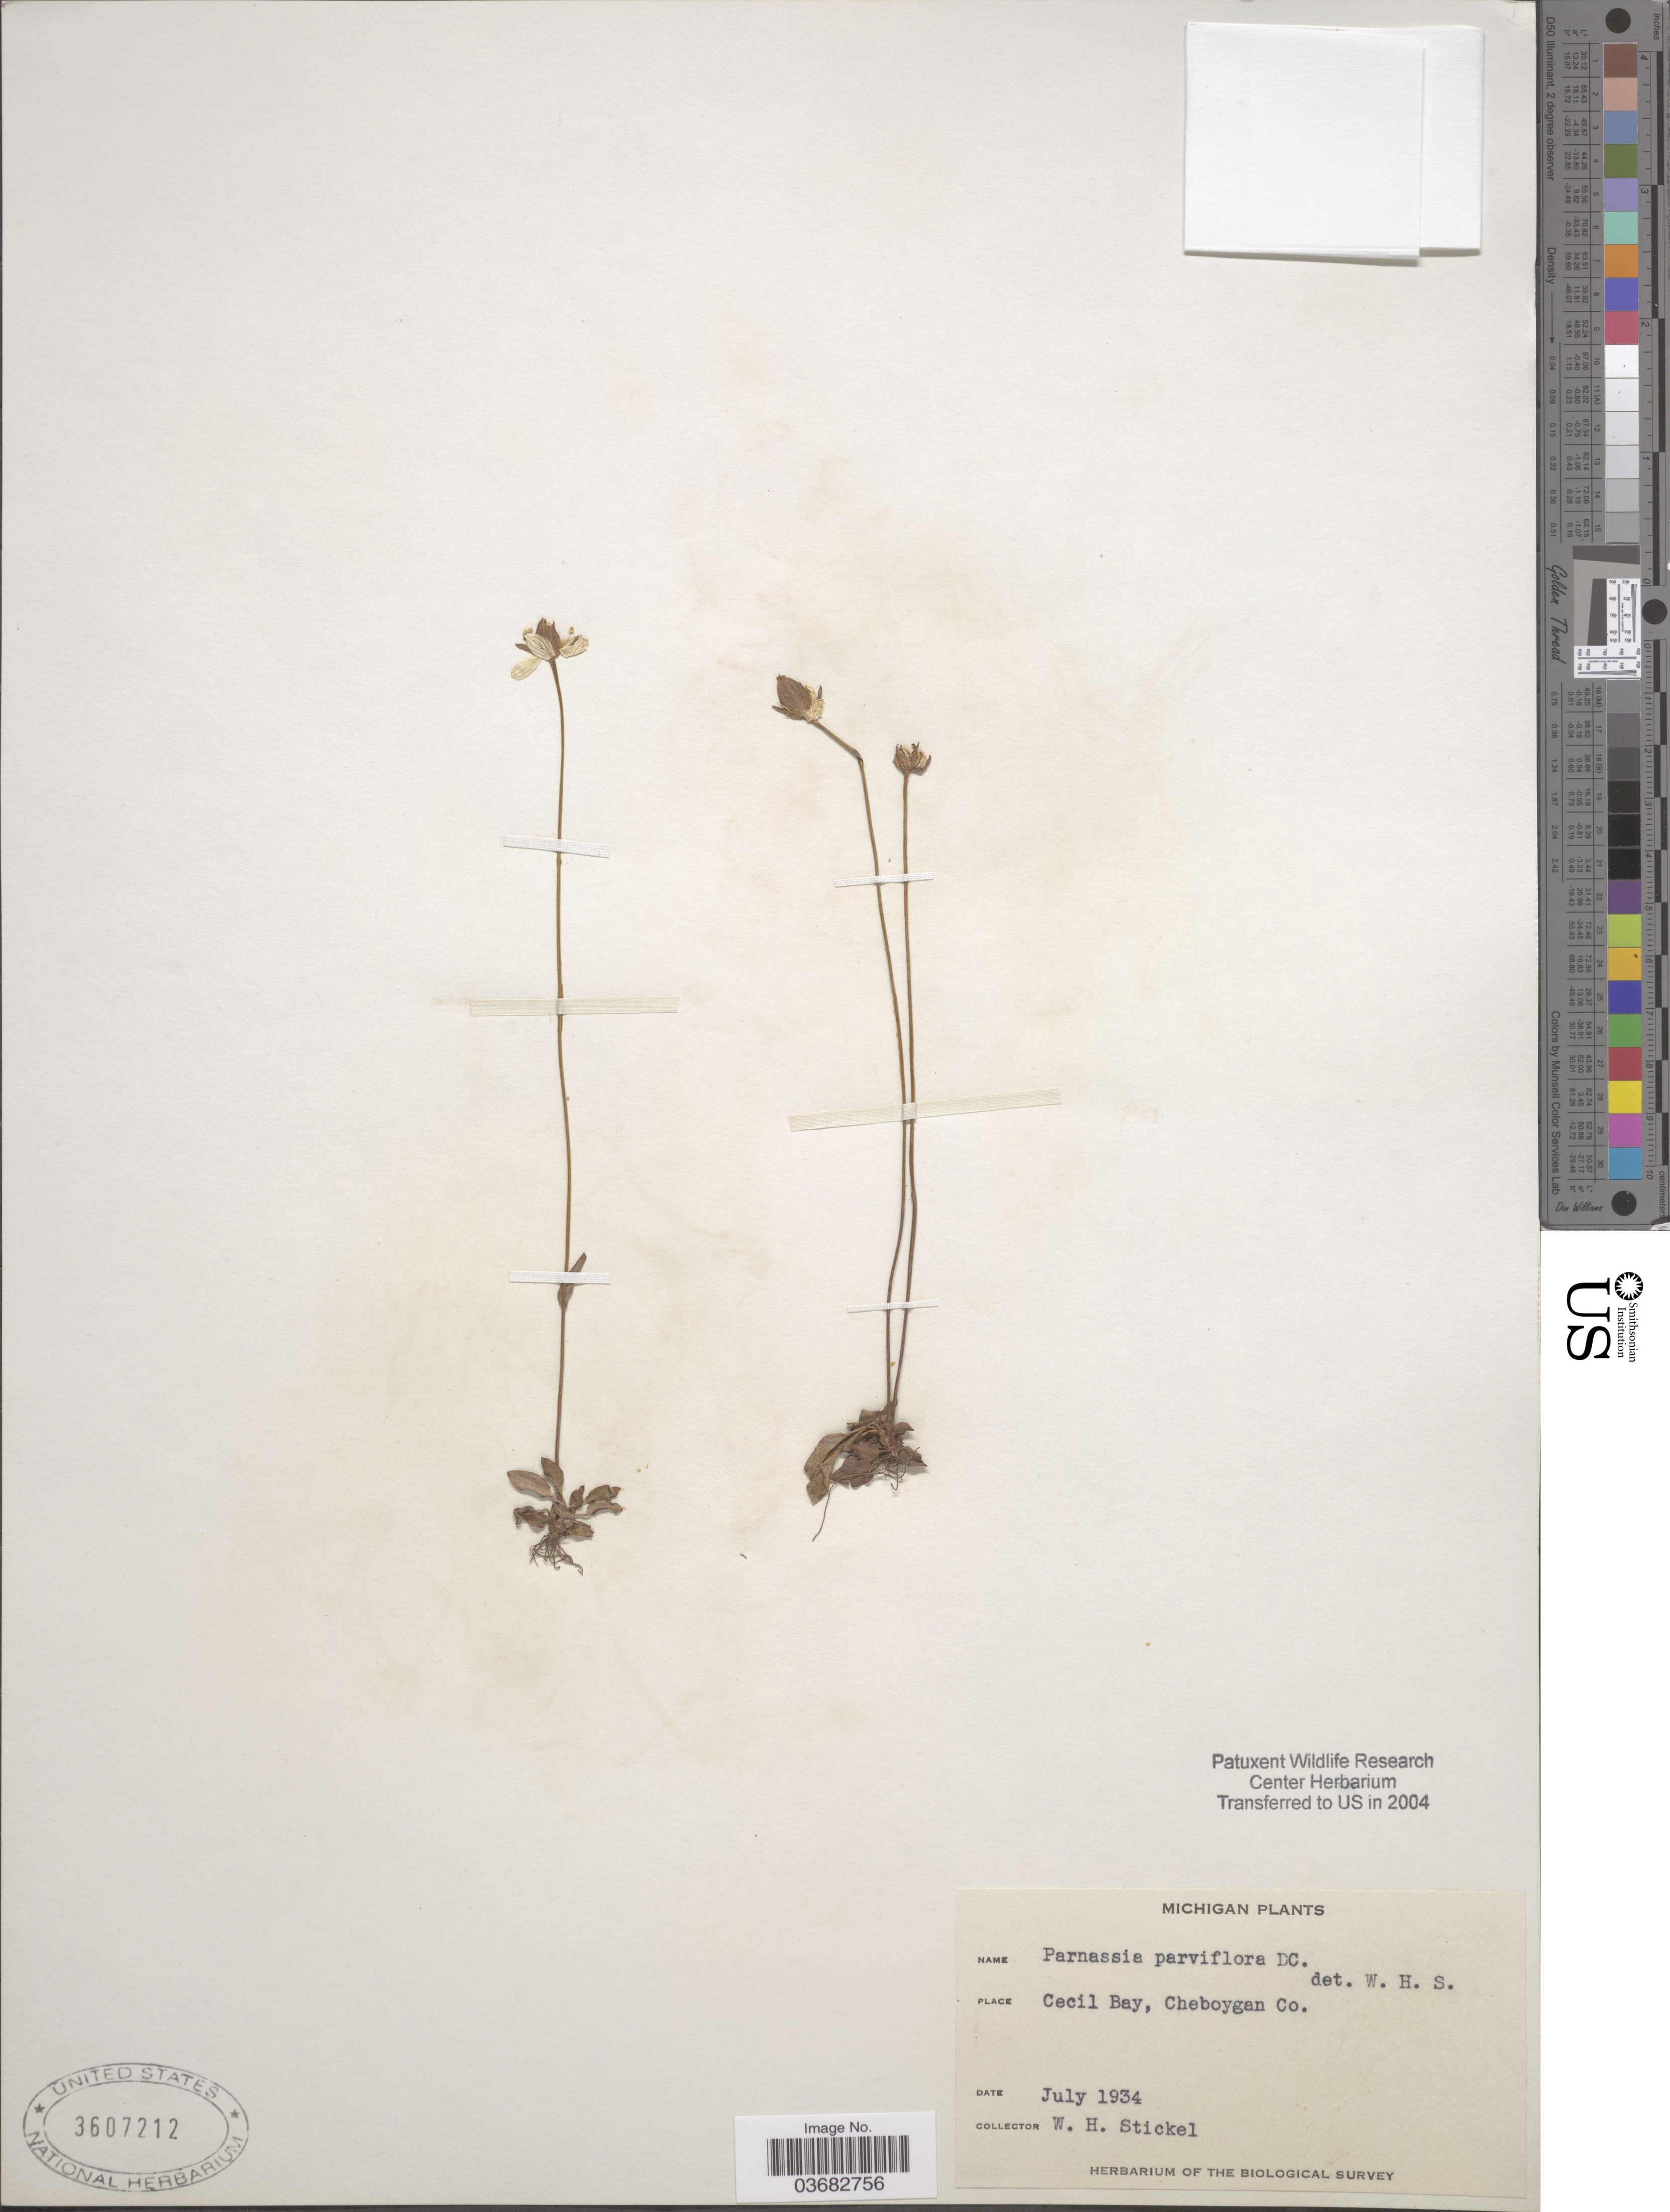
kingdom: Plantae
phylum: Tracheophyta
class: Magnoliopsida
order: Celastrales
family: Parnassiaceae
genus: Parnassia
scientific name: Parnassia parviflora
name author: DC.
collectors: W. Stickel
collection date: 1934-07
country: United States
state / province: Michigan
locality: Cecil Bay, Cheboygan Co. Biological Survey.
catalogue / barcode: US 3607212